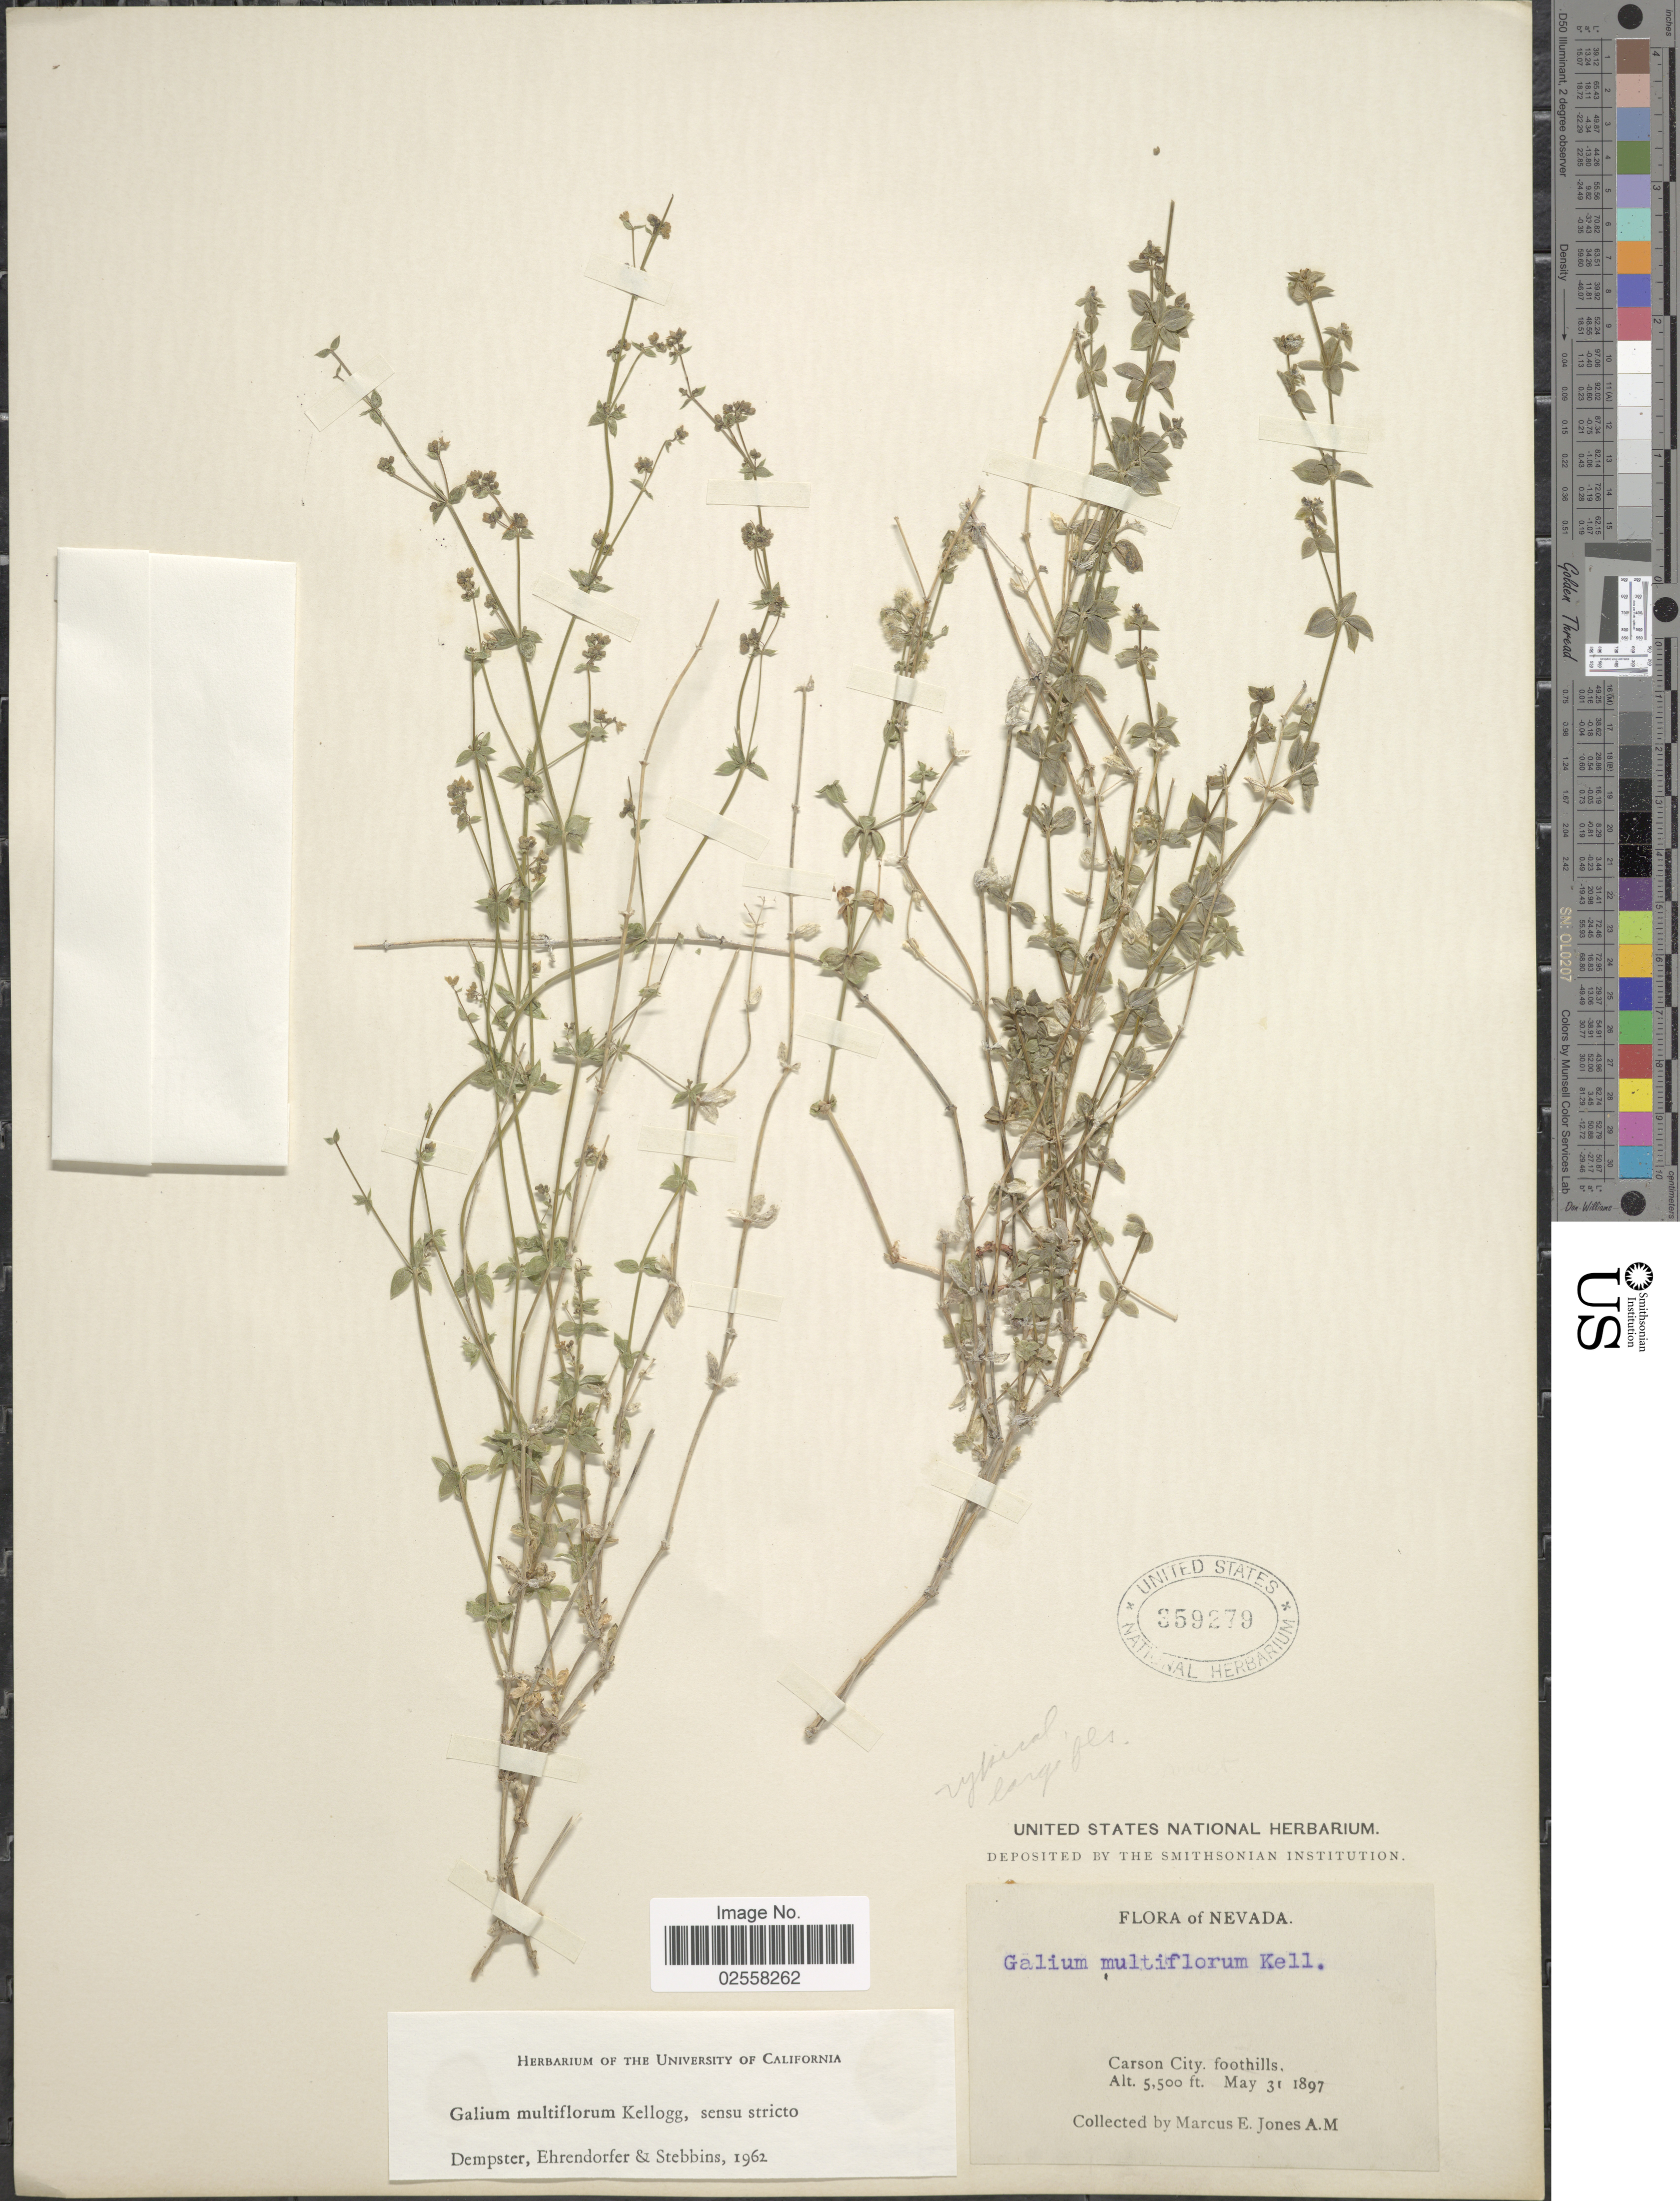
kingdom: Plantae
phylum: Tracheophyta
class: Magnoliopsida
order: Gentianales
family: Rubiaceae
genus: Galium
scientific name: Galium multiflorum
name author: Kellogg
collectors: M. E. Jones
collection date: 1897-05-31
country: United States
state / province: Nevada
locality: Carson City, foothills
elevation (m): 1676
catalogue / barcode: US 359279